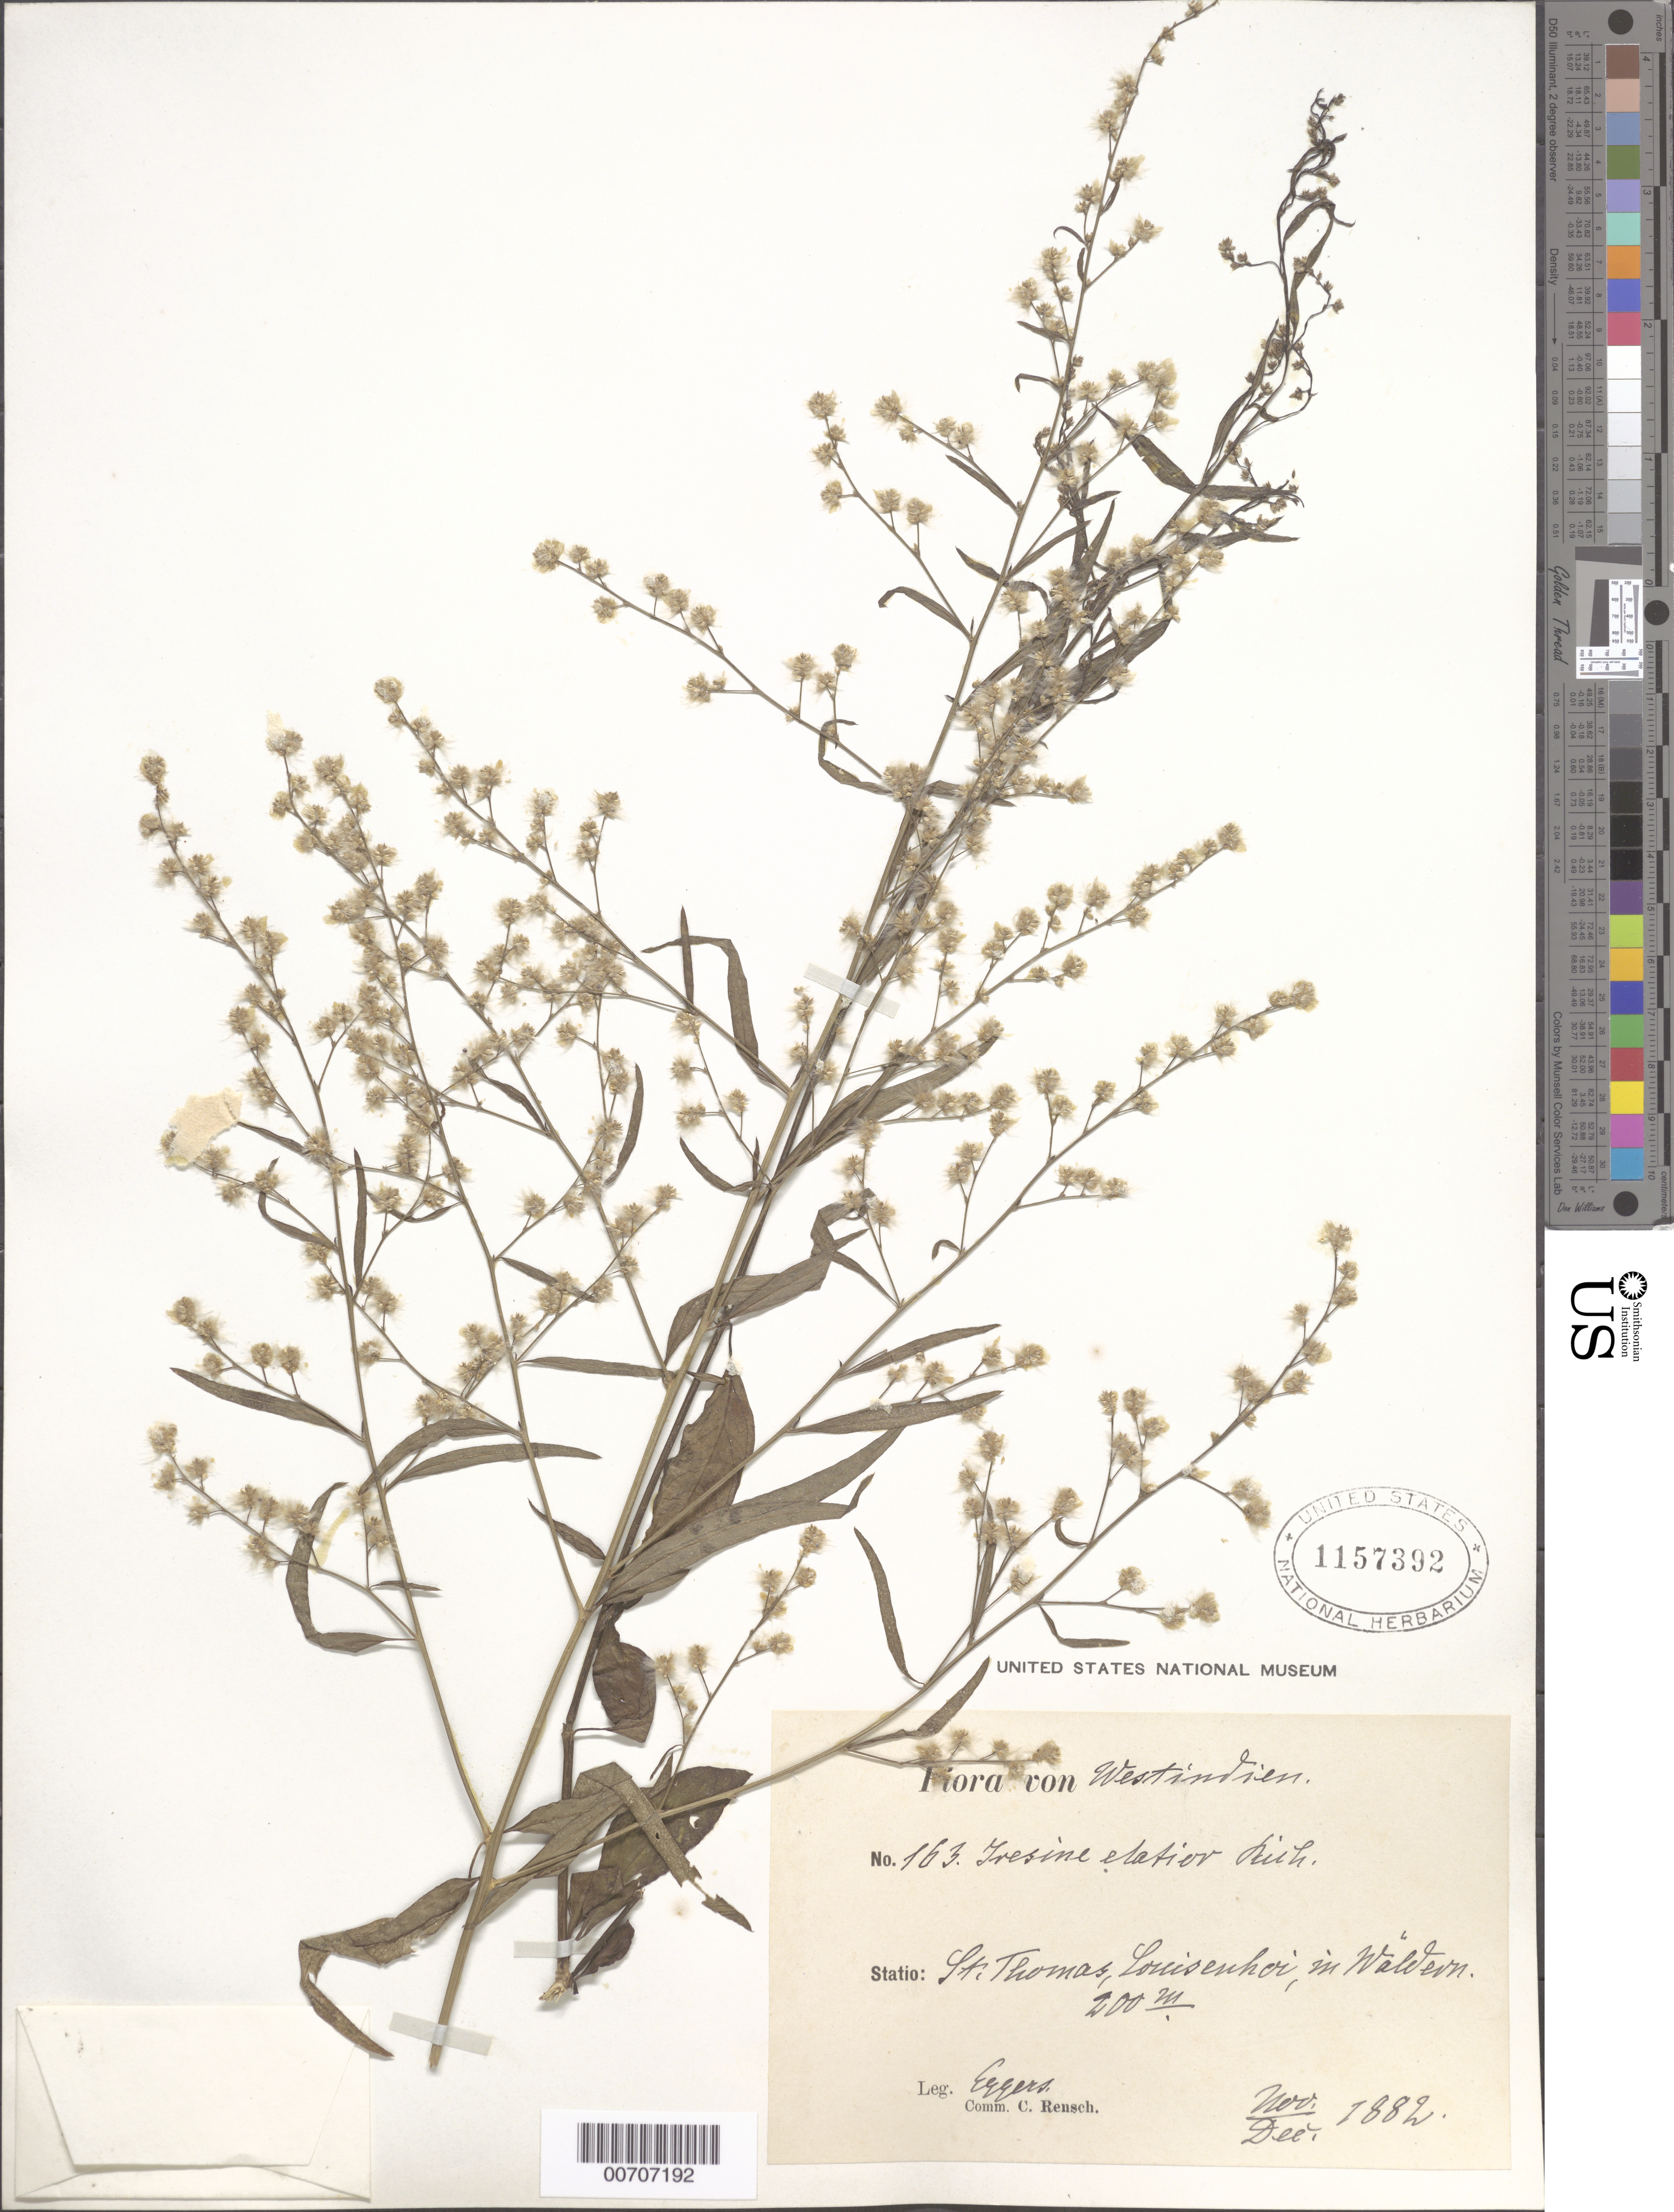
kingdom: Plantae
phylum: Tracheophyta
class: Magnoliopsida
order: Caryophyllales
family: Amaranthaceae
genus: Iresine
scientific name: Iresine elatior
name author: Rich. ex Willd.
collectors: H. F. A. von Eggers & C. Rensch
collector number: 163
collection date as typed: Nov 1882 to Dec 1882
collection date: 1882-11/1882-12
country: U.S. Virgin Islands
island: St. Thomas Island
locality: Louisenhoi in Waldevn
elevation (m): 200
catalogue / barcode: US 1157392